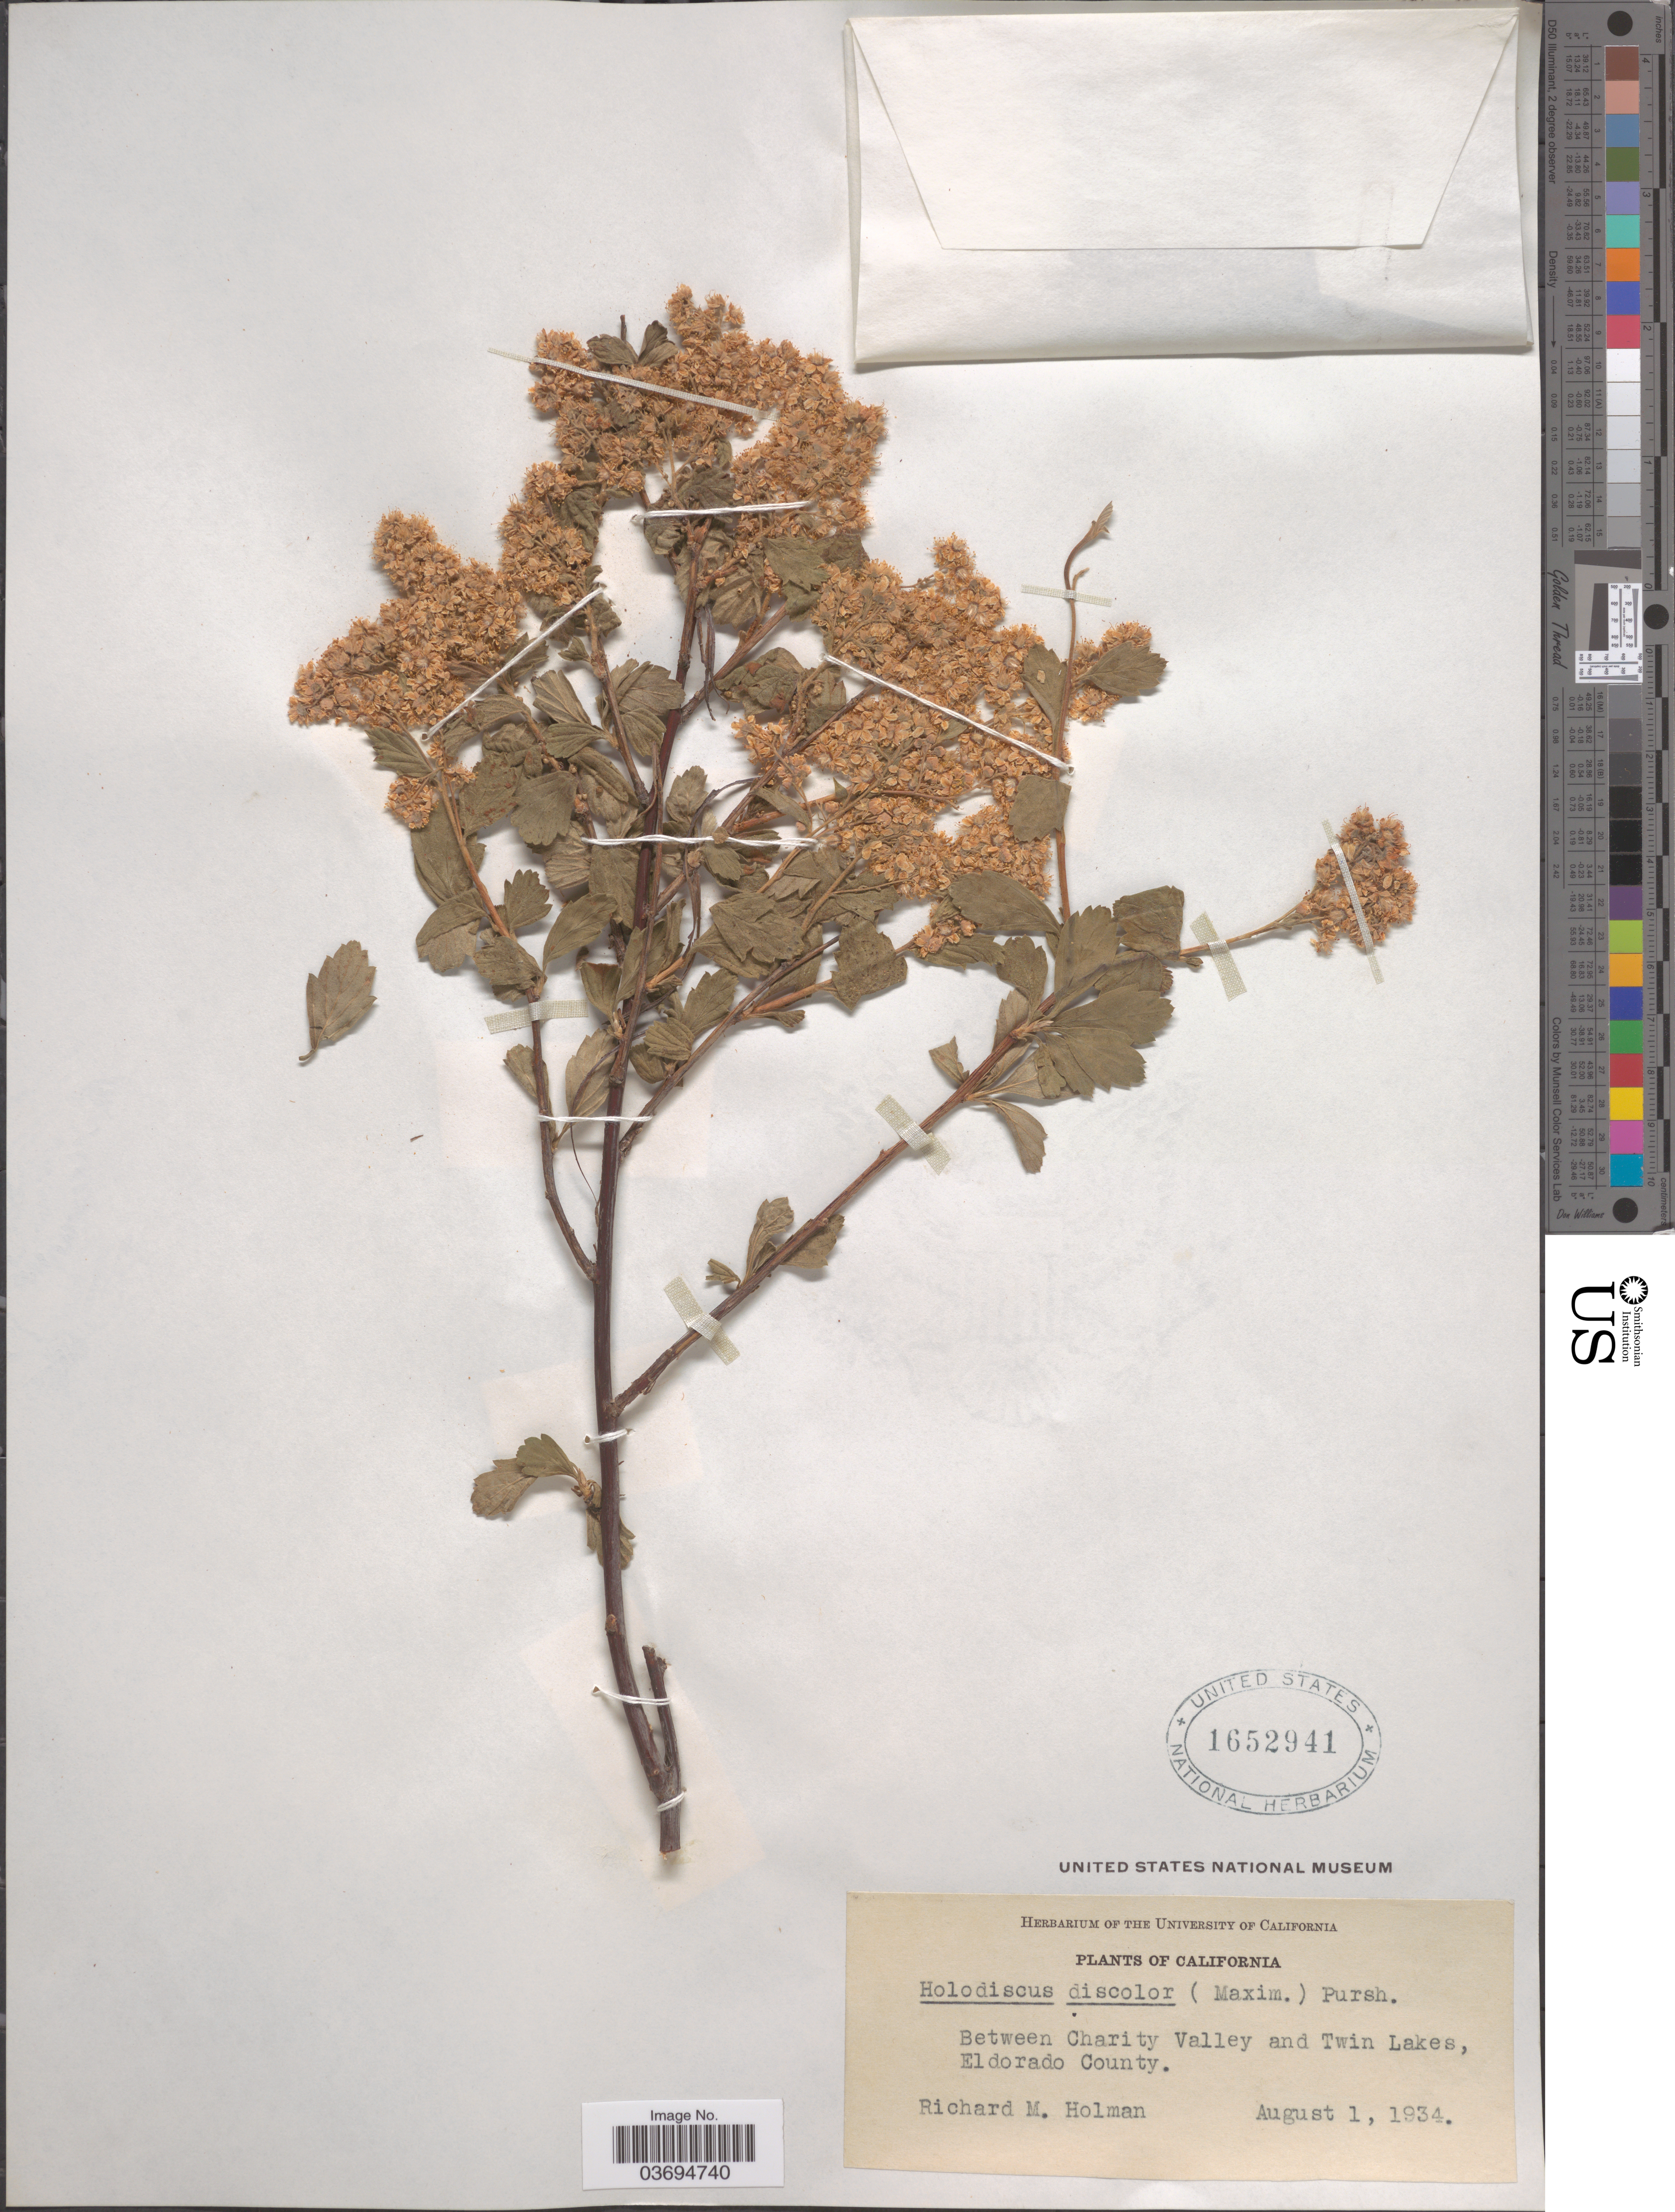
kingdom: Plantae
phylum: Tracheophyta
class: Magnoliopsida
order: Rosales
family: Rosaceae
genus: Holodiscus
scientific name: Holodiscus discolor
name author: (Pursh) Maxim.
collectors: R. M. Holman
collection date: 1934-08-01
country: United States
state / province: California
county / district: El Dorado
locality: Between Charity Valley and Twin Lakes, Eldorado County.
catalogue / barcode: US 1652941